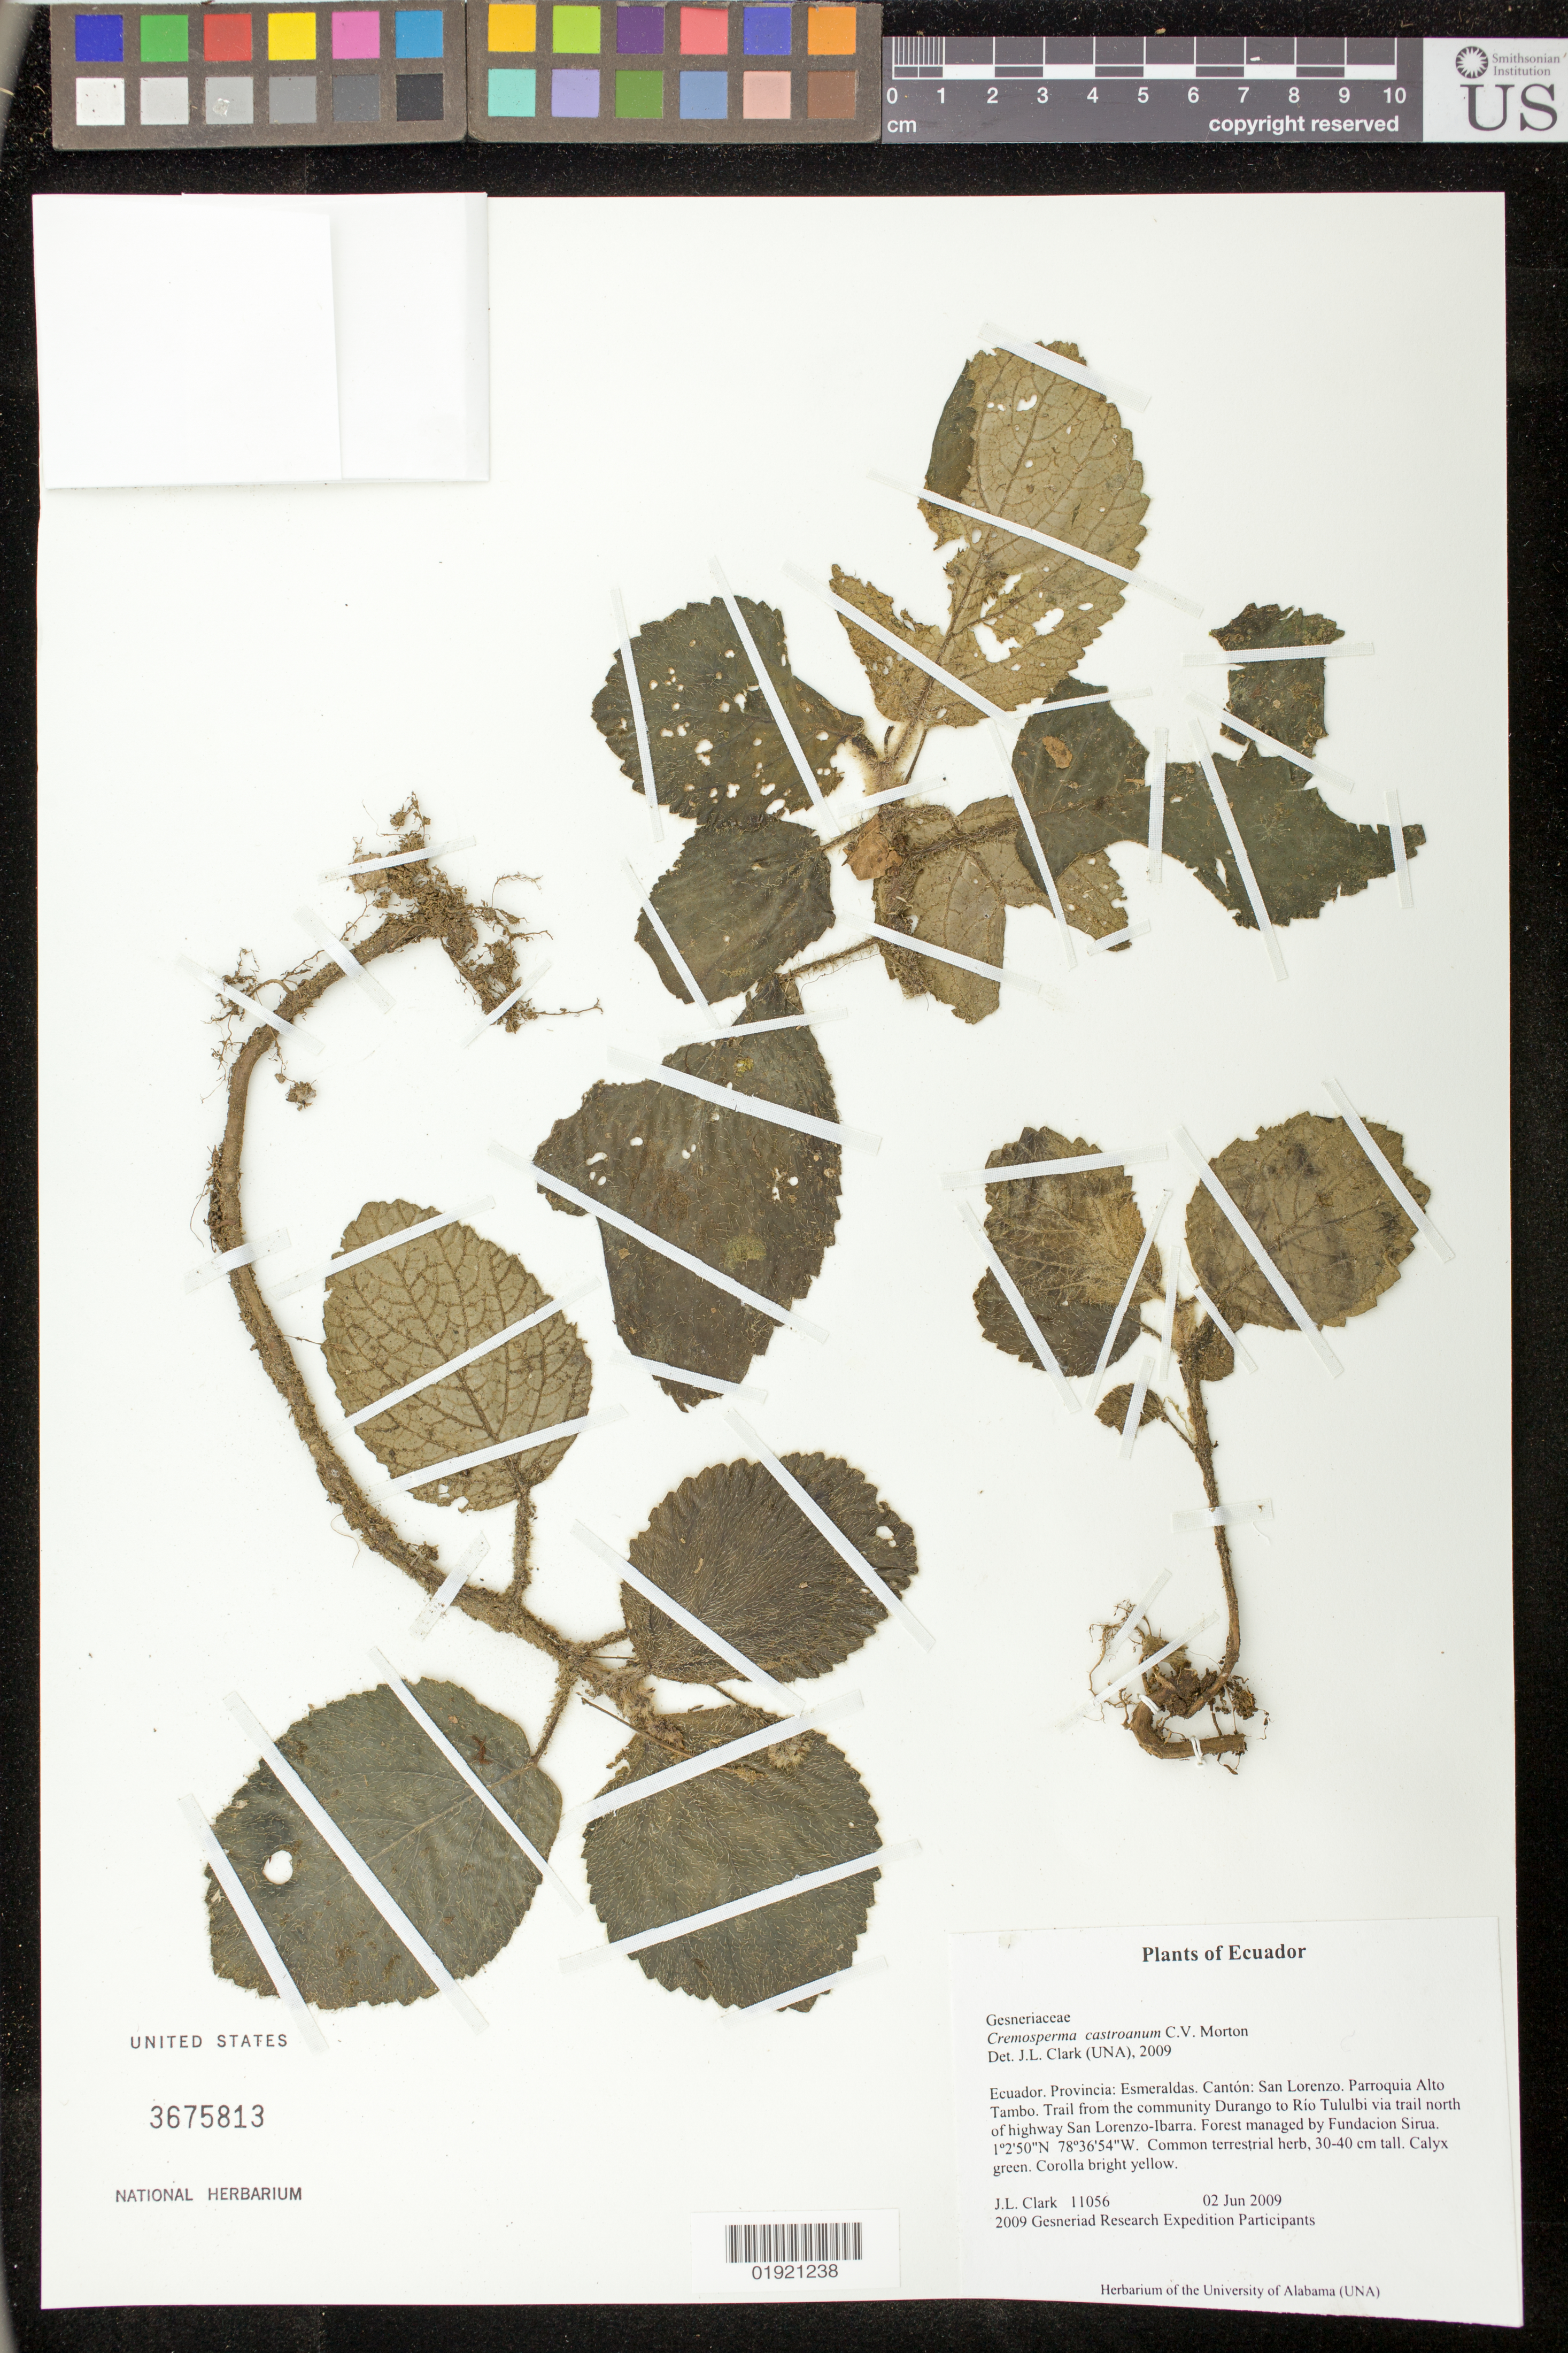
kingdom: Plantae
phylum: Tracheophyta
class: Magnoliopsida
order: Lamiales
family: Gesneriaceae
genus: Cremosperma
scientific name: Cremosperma castroanum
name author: C.V. Morton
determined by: Clark, J. L.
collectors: J. L. Clark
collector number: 11056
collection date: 2009-06-02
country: Ecuador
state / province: Esmeraldas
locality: Canton: San Lorenzo. Parroquia Alto Tambo. Trail from the community Durango to Rio Tululbi via trail north of highway San Lorenzo-Ibarra. Forest managed by Fundacion Sirua.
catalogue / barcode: US 3675813